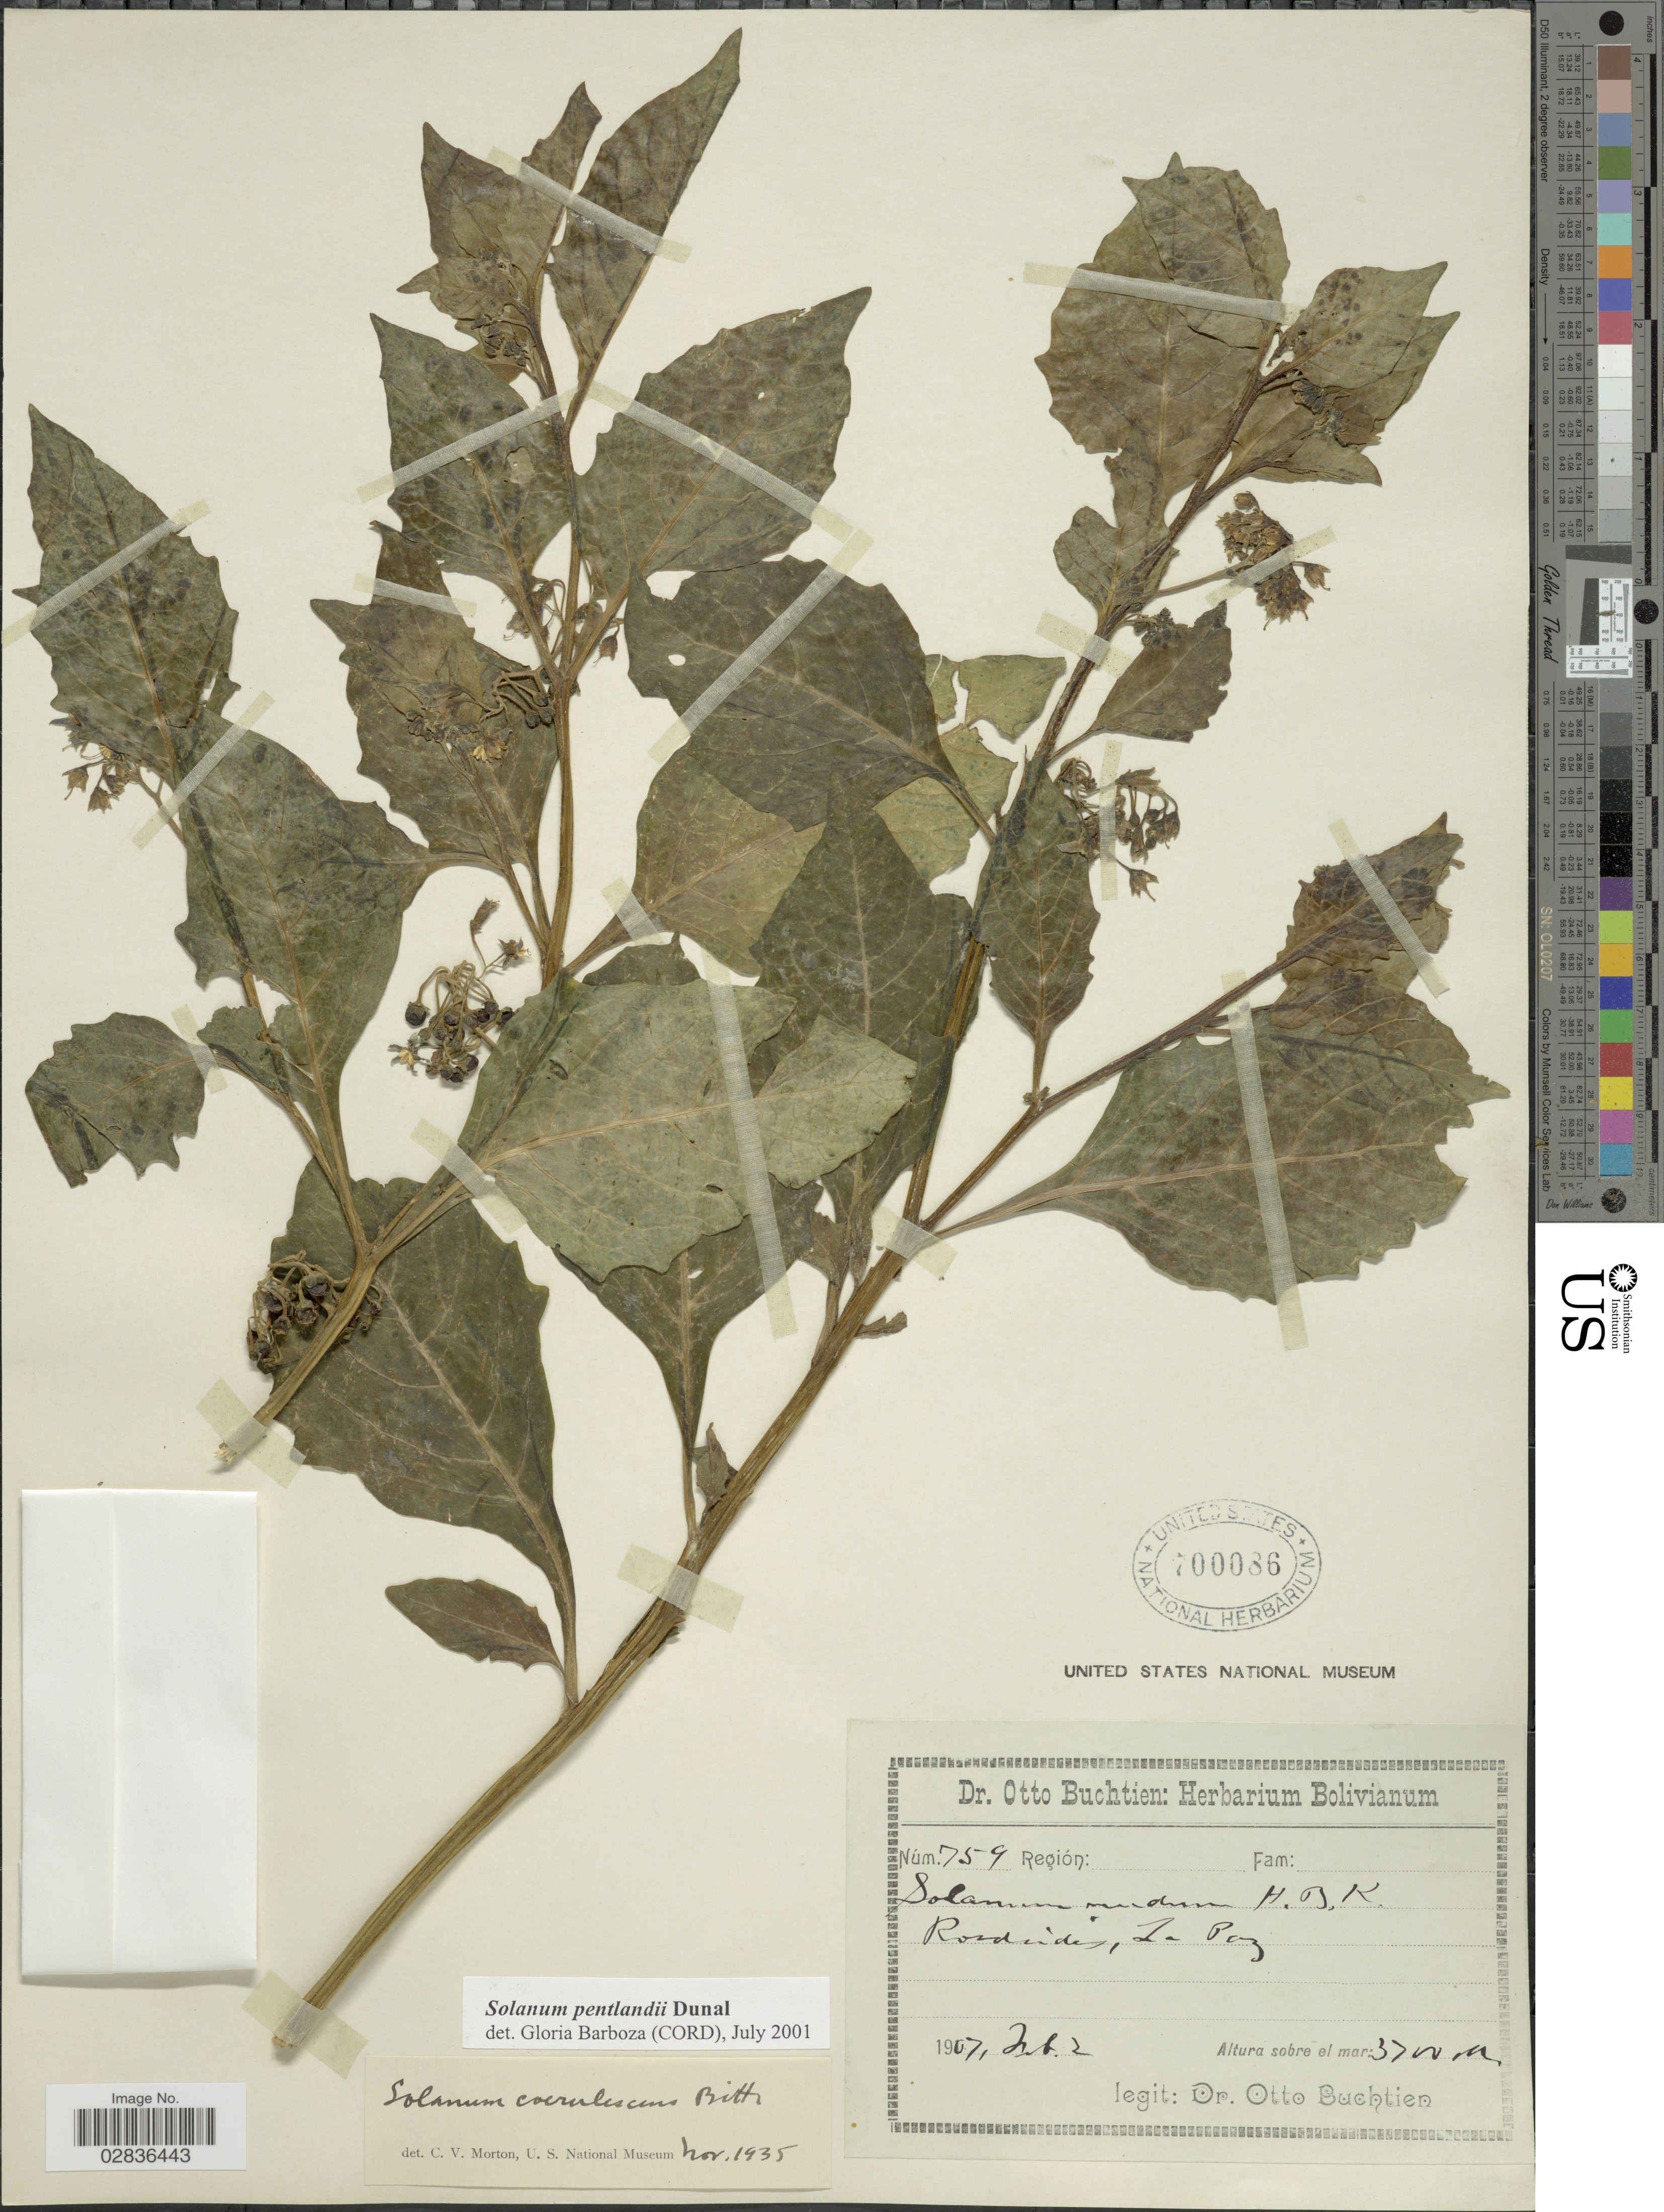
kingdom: Plantae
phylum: Tracheophyta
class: Magnoliopsida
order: Solanales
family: Solanaceae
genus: Solanum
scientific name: Solanum pentlandii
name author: Dunal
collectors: O. Buchtien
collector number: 759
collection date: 1907-02-02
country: Bolivia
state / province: La Paz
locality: Roadsides, La Paz.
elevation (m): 3700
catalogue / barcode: US 700086